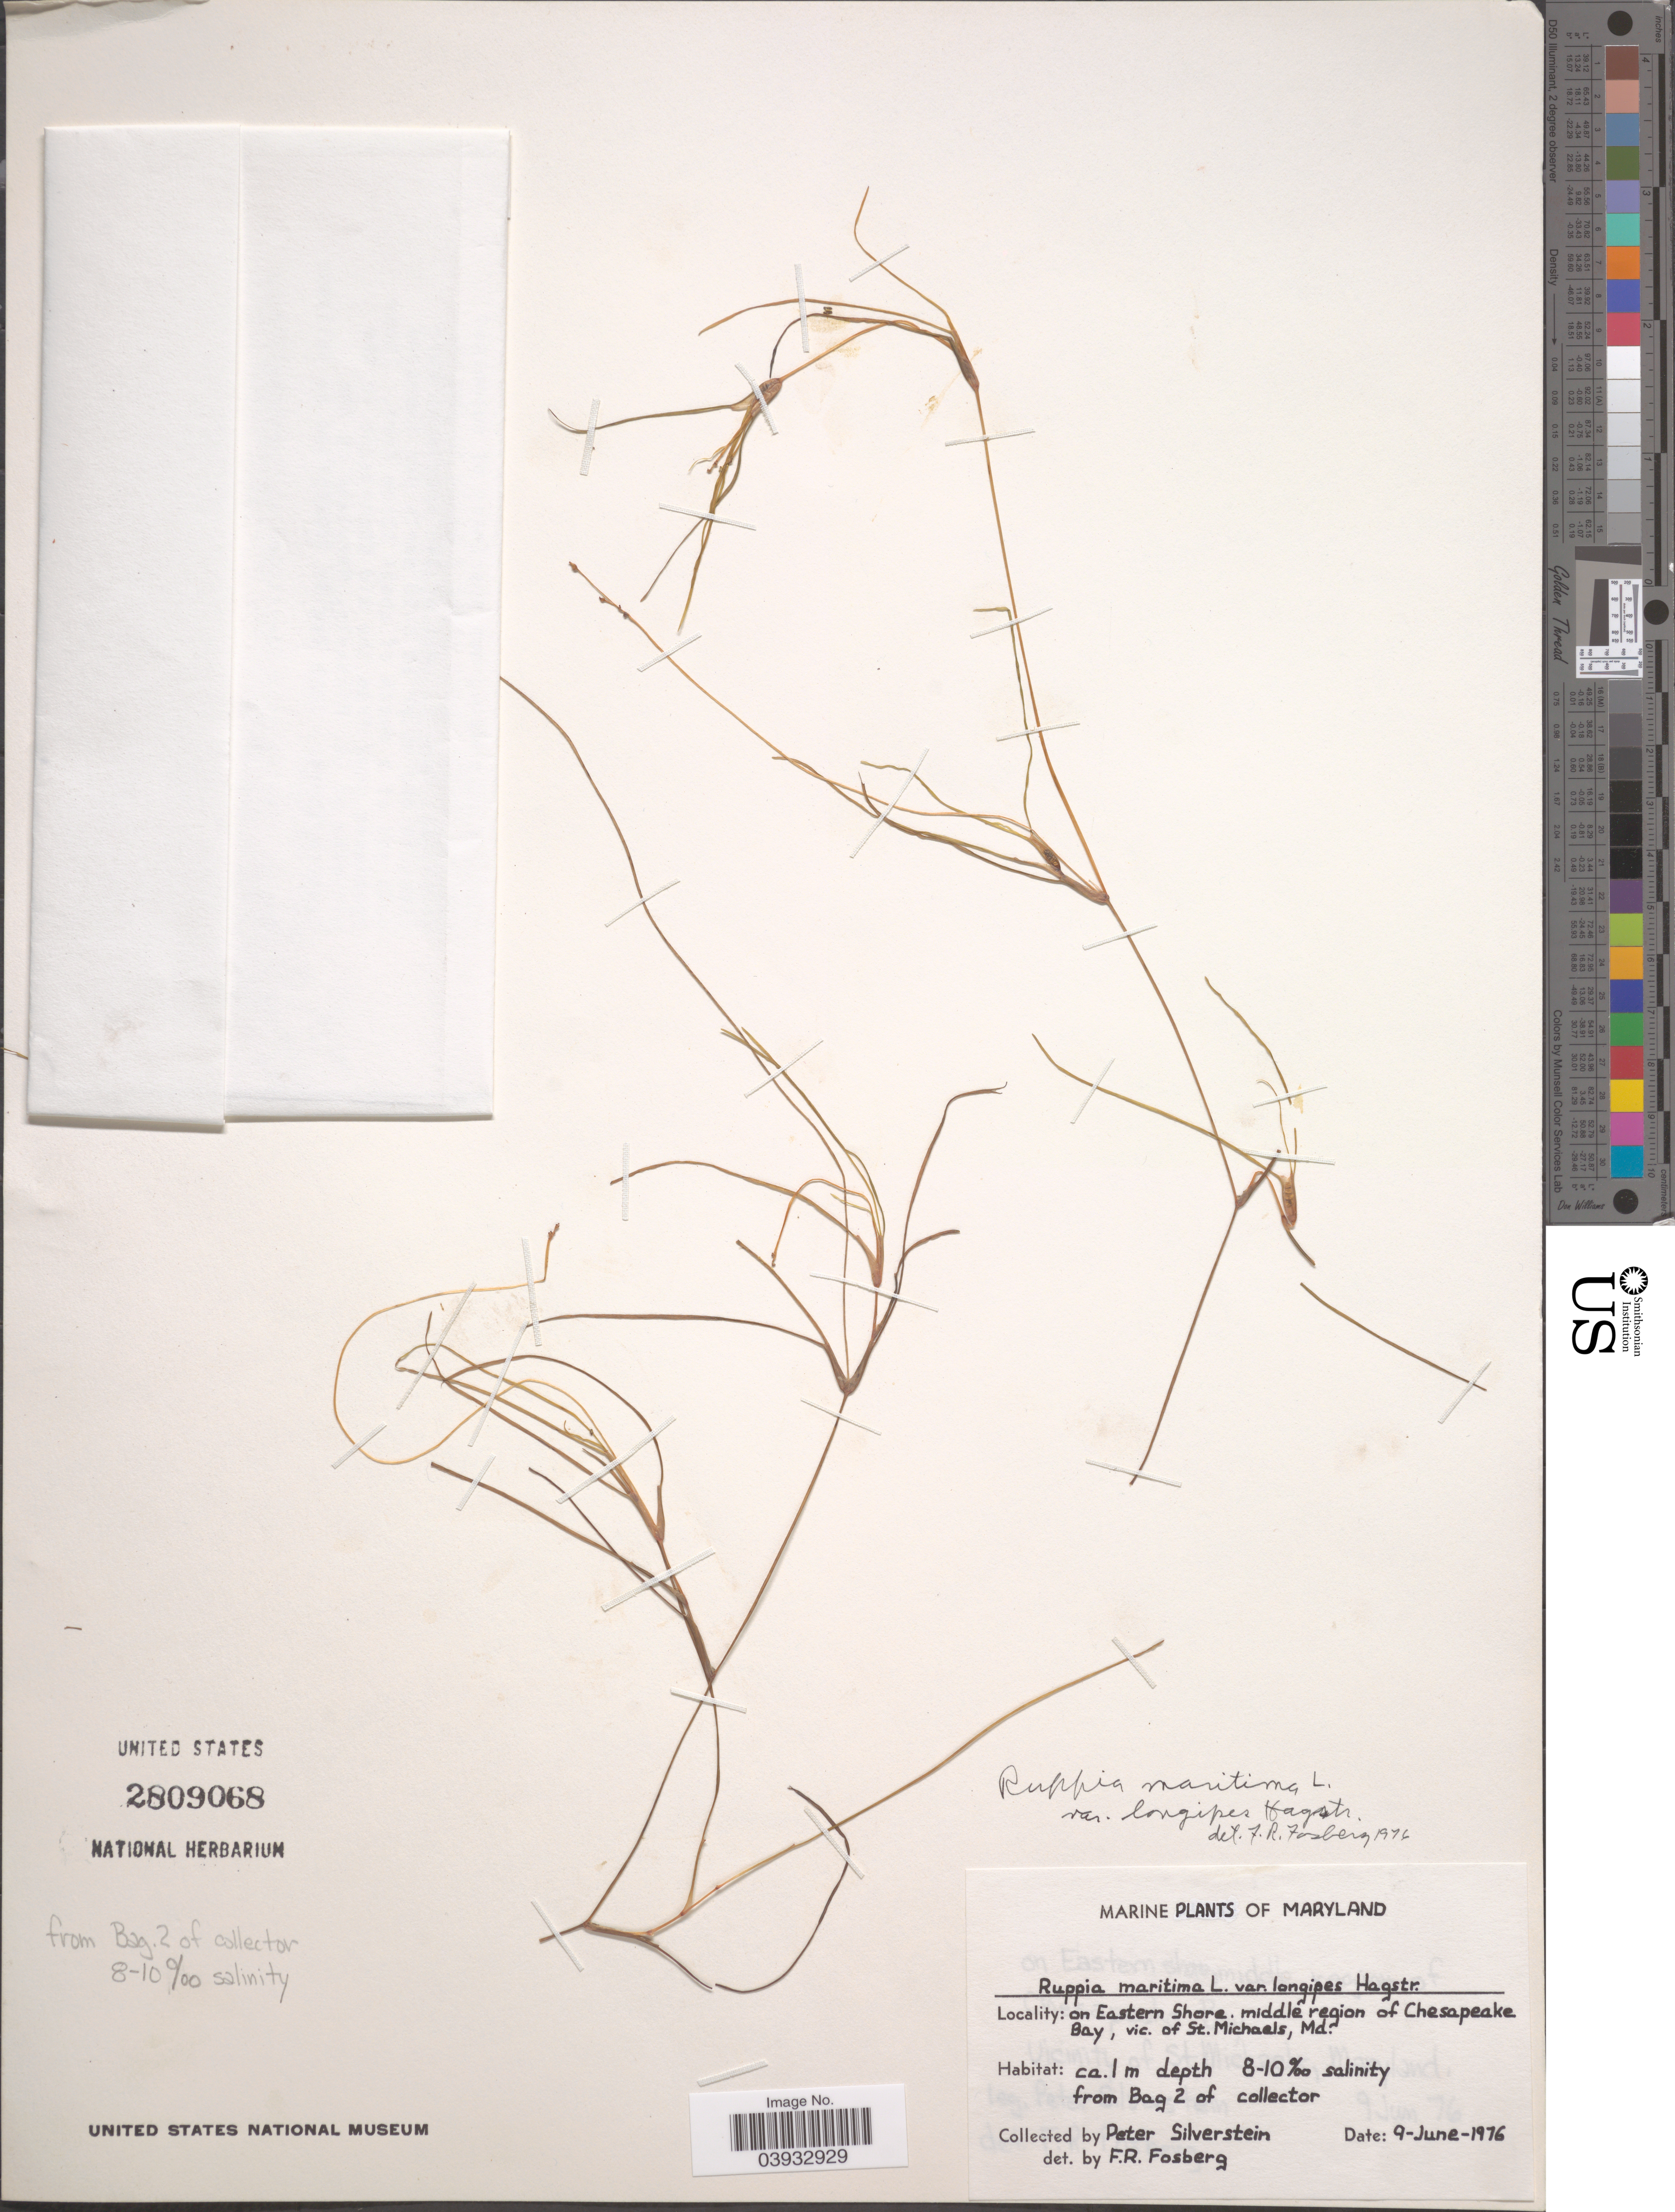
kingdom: Plantae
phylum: Tracheophyta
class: Liliopsida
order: Alismatales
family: Ruppiaceae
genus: Ruppia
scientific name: Ruppia maritima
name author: L.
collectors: P. Silverstein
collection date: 1976-06-09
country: United States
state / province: Maryland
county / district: Talbot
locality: On Eastern Shore. Middle region of Chesapeake Bay, vic. of St. Michaels.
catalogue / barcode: US 2809068